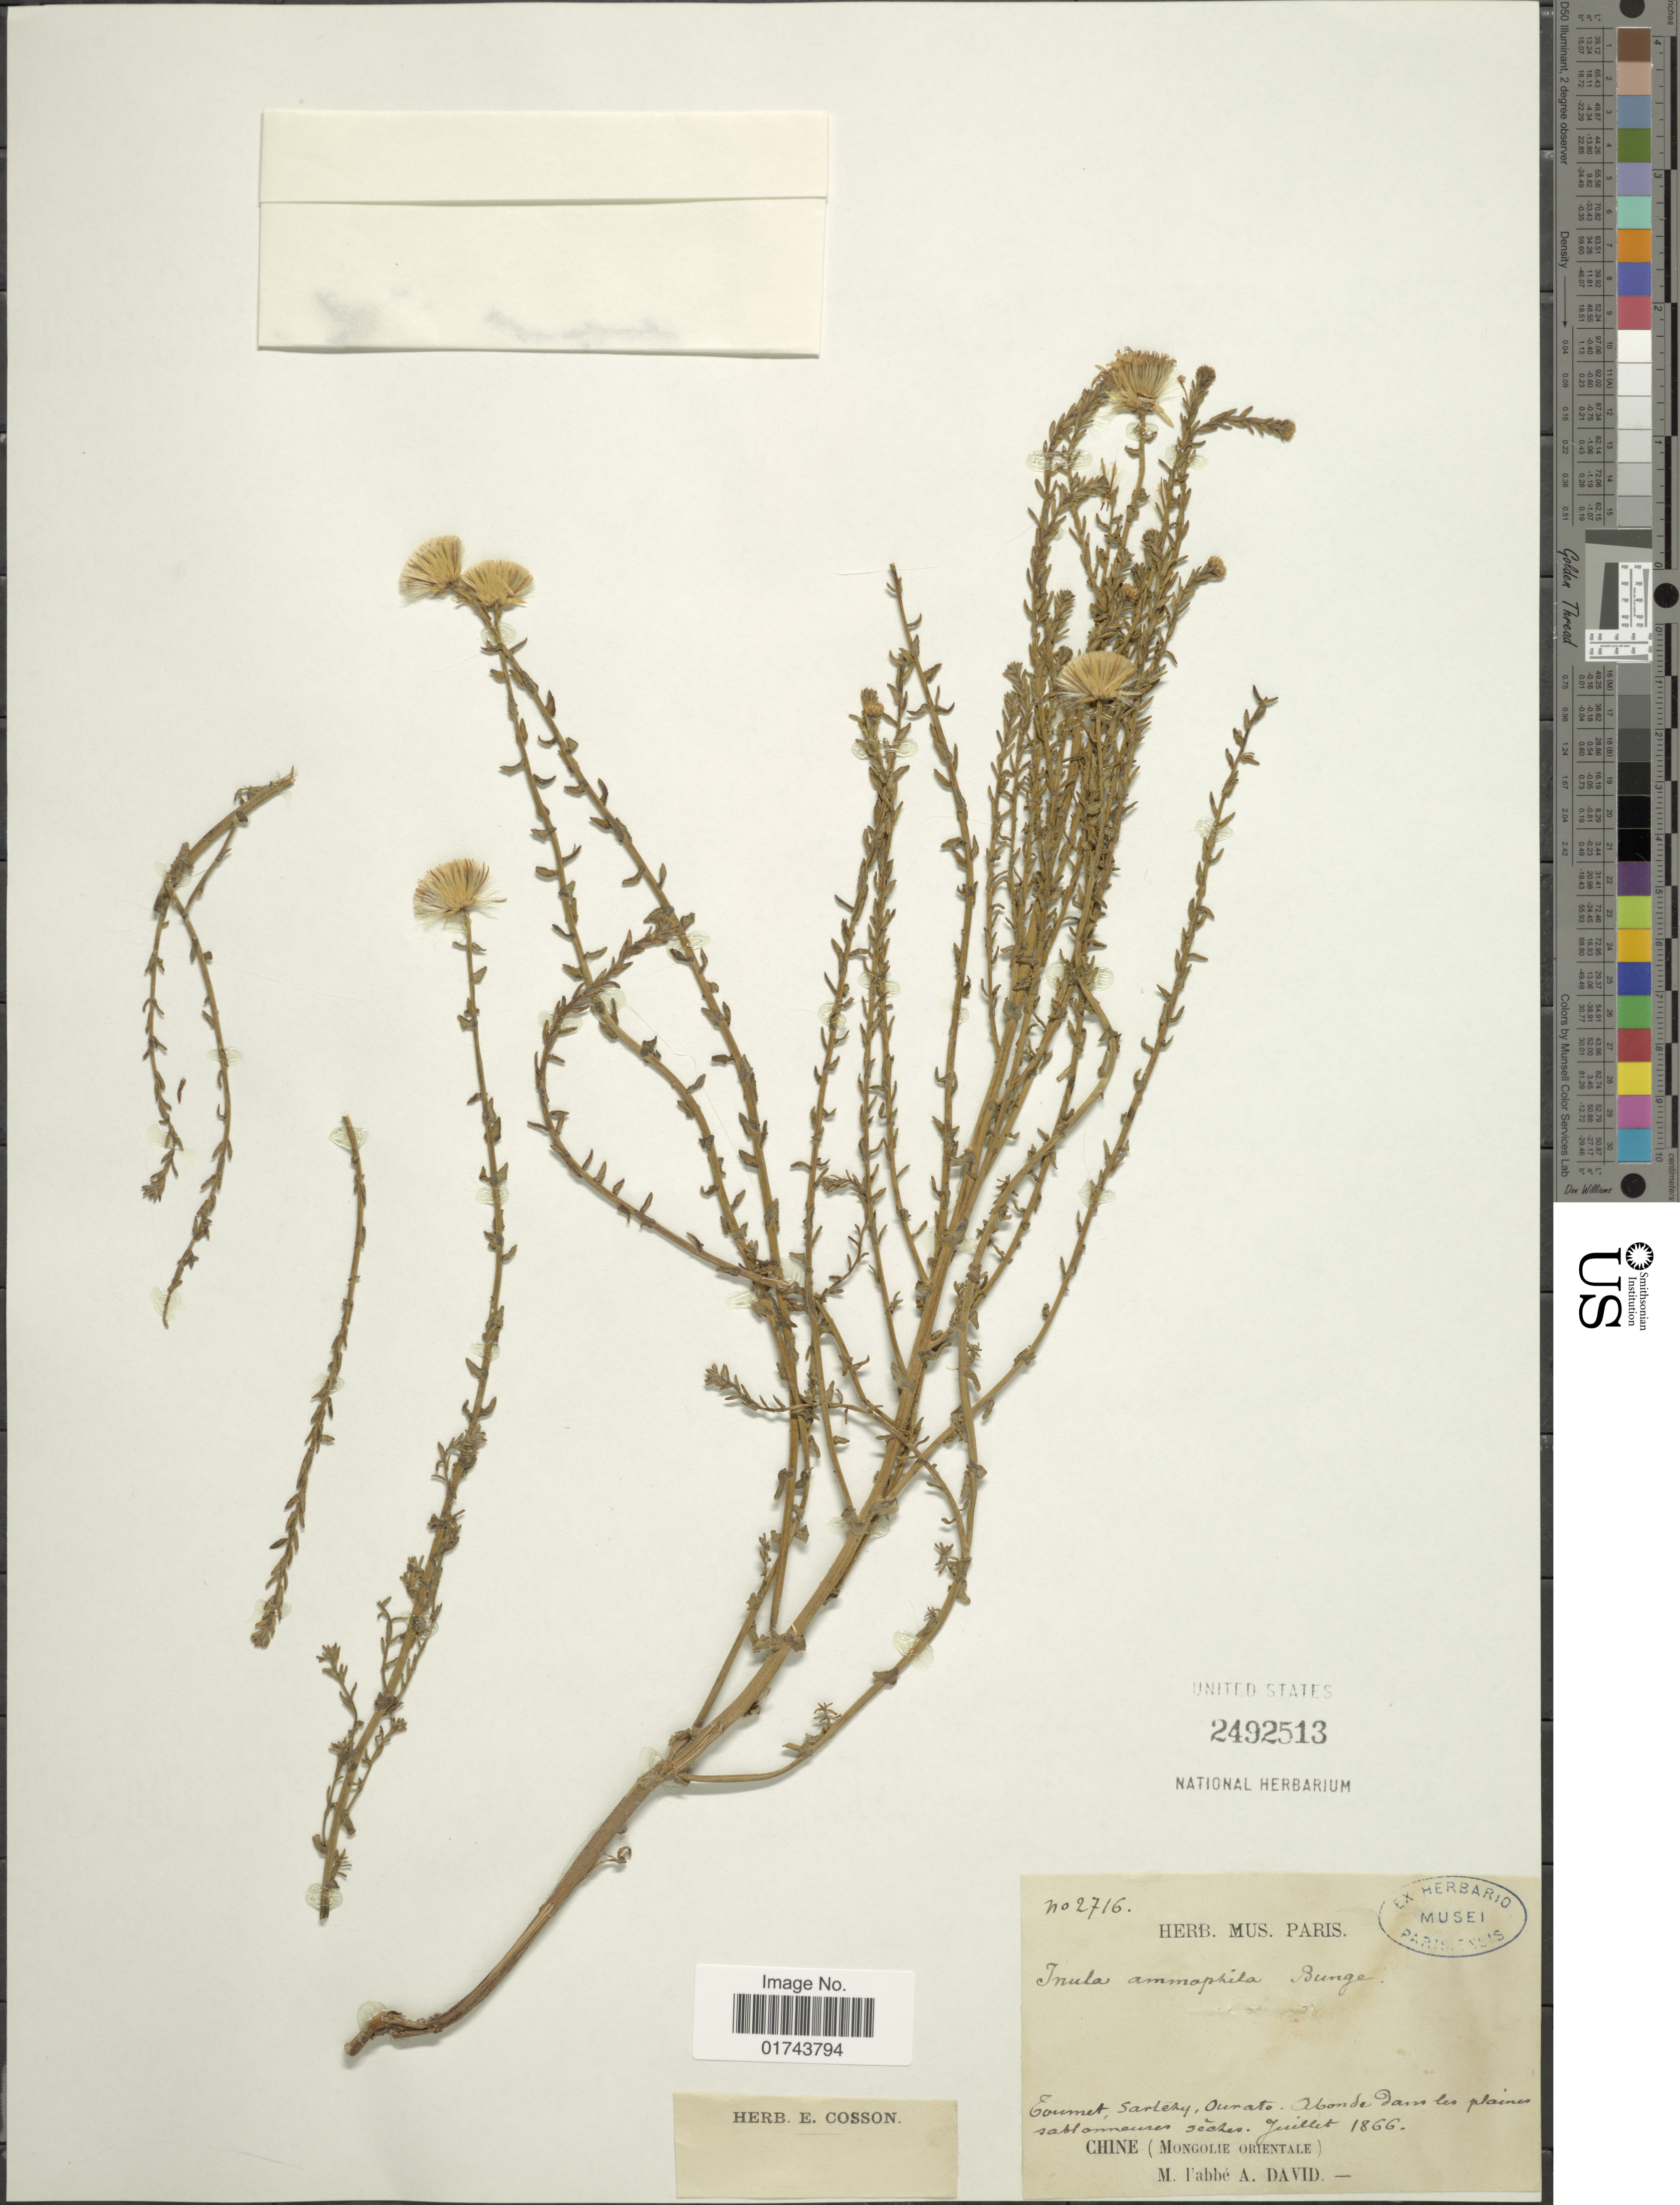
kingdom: Plantae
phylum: Tracheophyta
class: Magnoliopsida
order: Asterales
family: Asteraceae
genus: Inula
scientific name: Inula ammophila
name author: Bunge ex DC.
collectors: A. David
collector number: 2716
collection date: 1866-07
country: China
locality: Chine (Mongolie Orientale)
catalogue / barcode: US 2492513